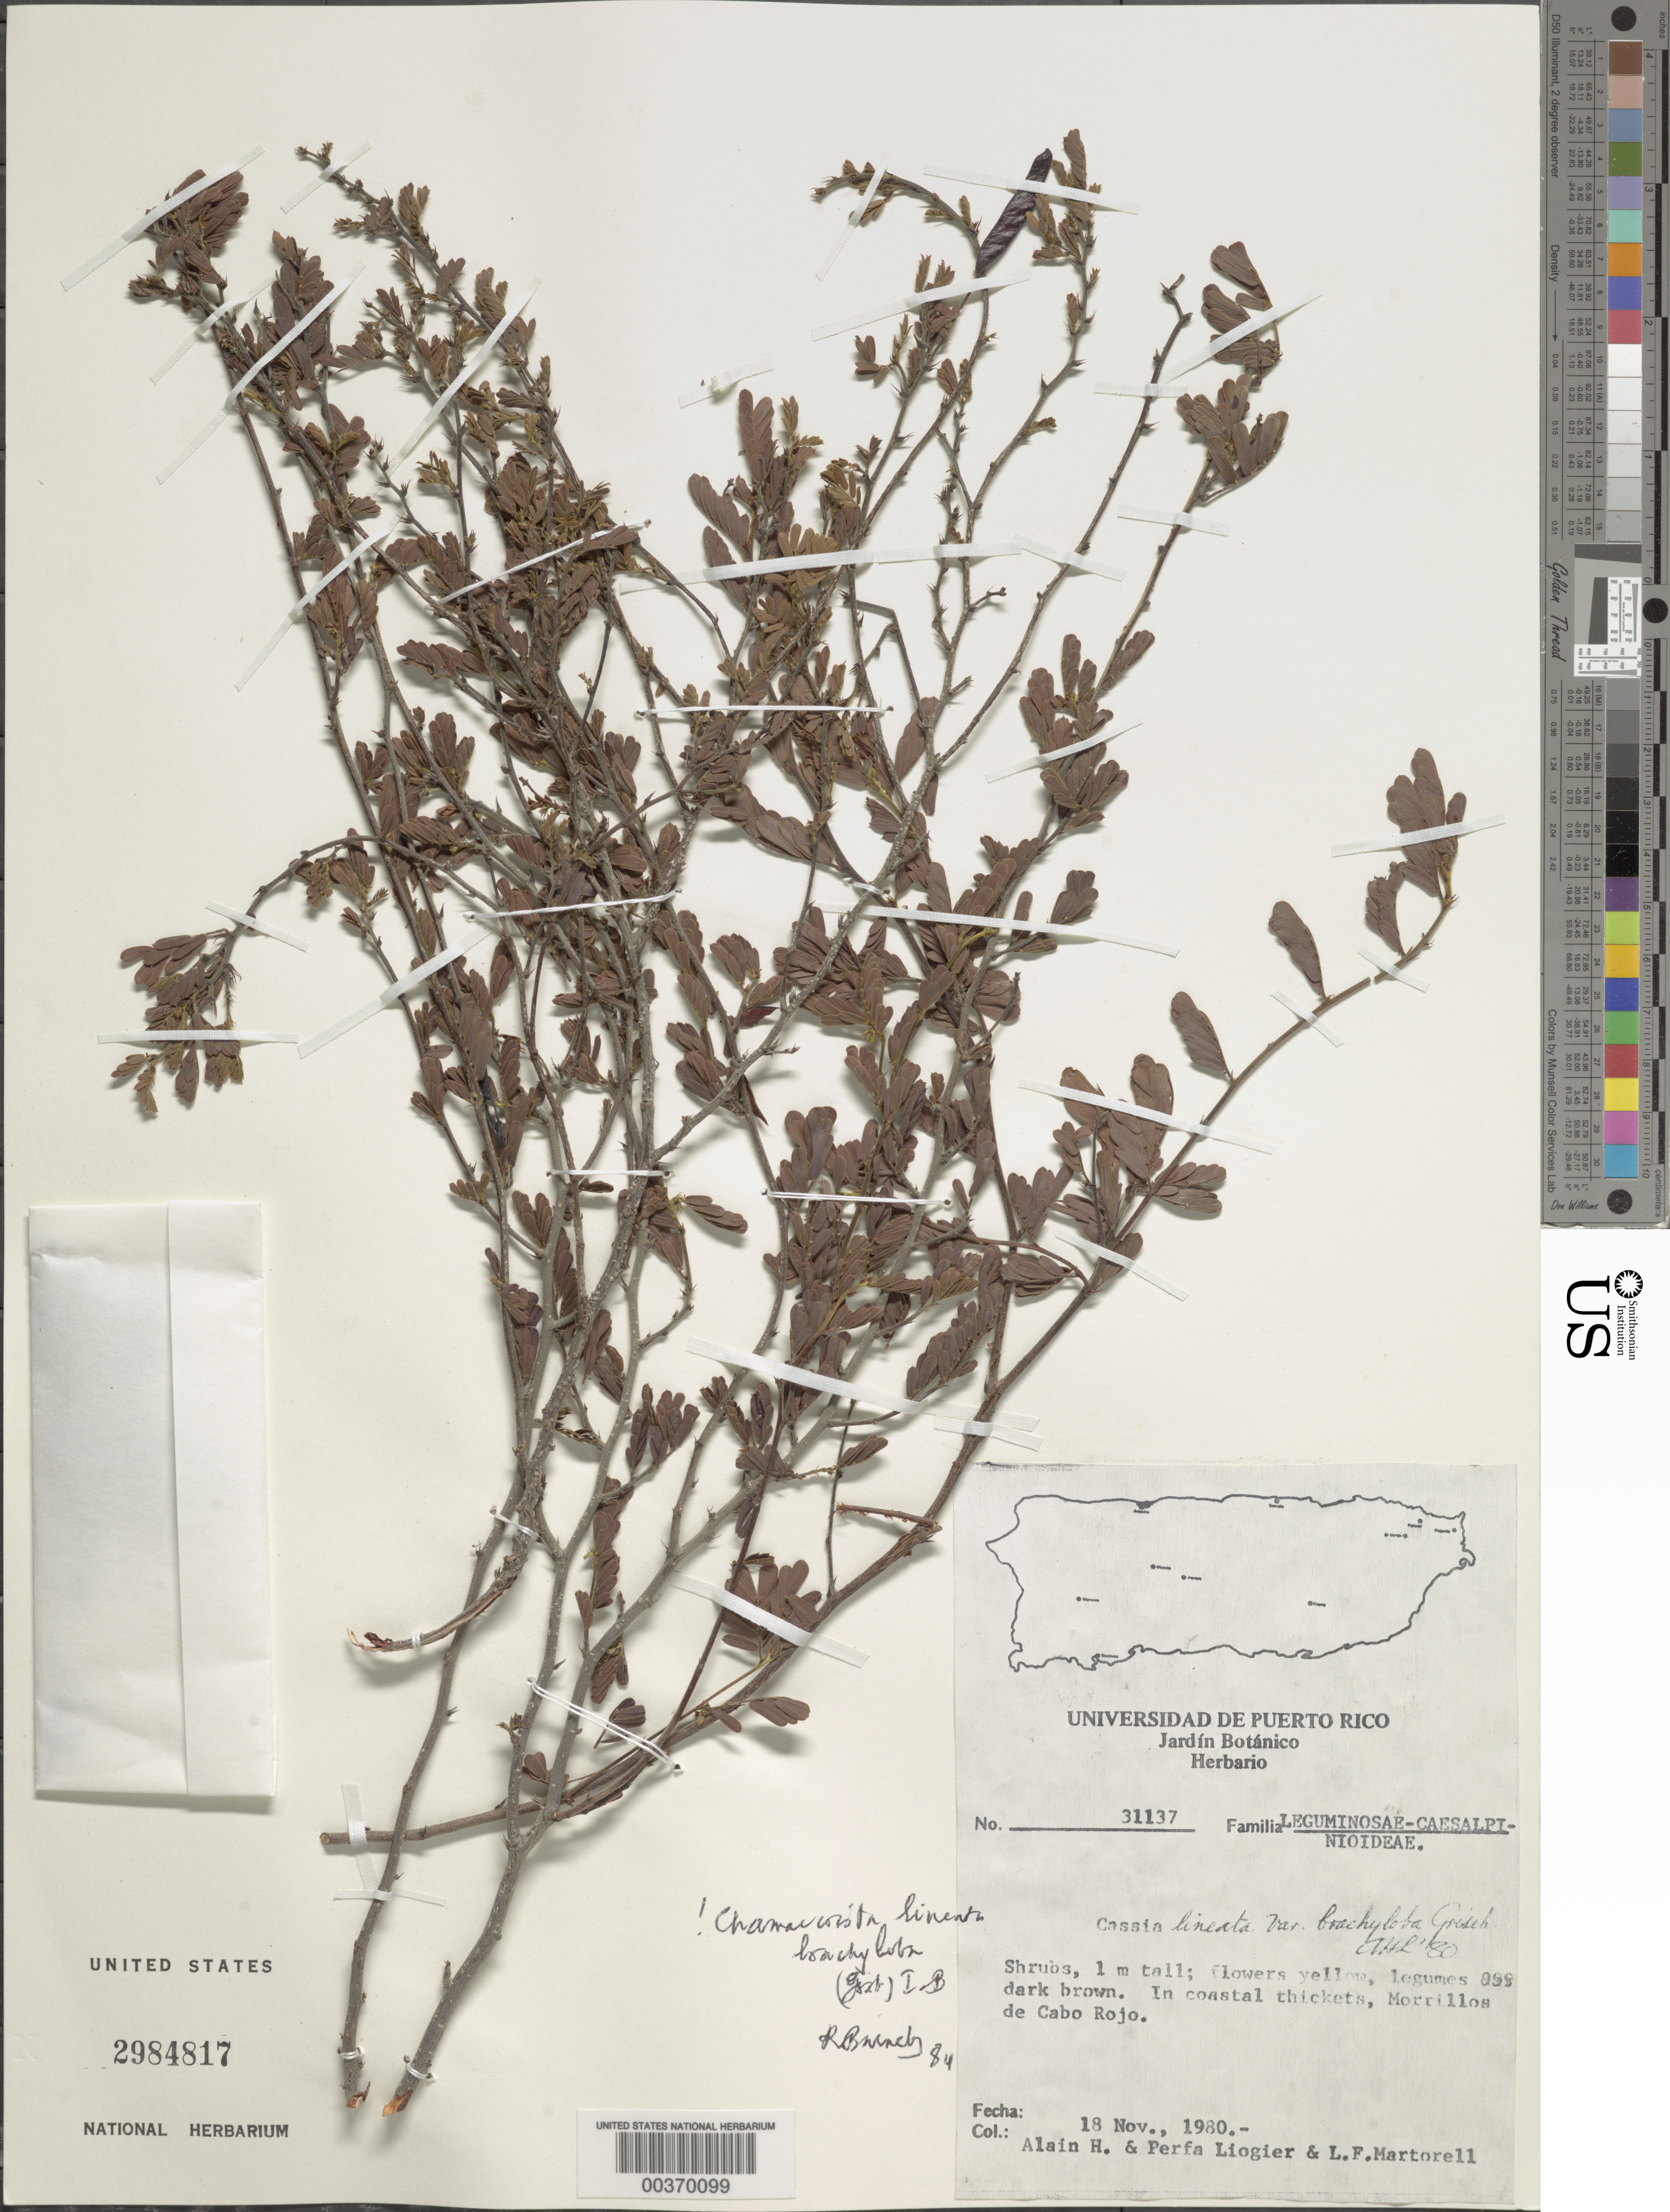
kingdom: Plantae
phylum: Tracheophyta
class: Magnoliopsida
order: Fabales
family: Fabaceae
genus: Chamaecrista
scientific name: Chamaecrista lineata var. brachyloba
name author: (Griseb.) H.S. Irwin & Barneby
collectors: A. H. Liogier, M. P. Liogier & L. Martorell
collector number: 31137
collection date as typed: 18 Nov 1980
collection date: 1980-11-18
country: Puerto Rico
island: Greater Antilles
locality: Morrillos de cabo rojo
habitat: In coastal thickets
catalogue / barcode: US 2984817